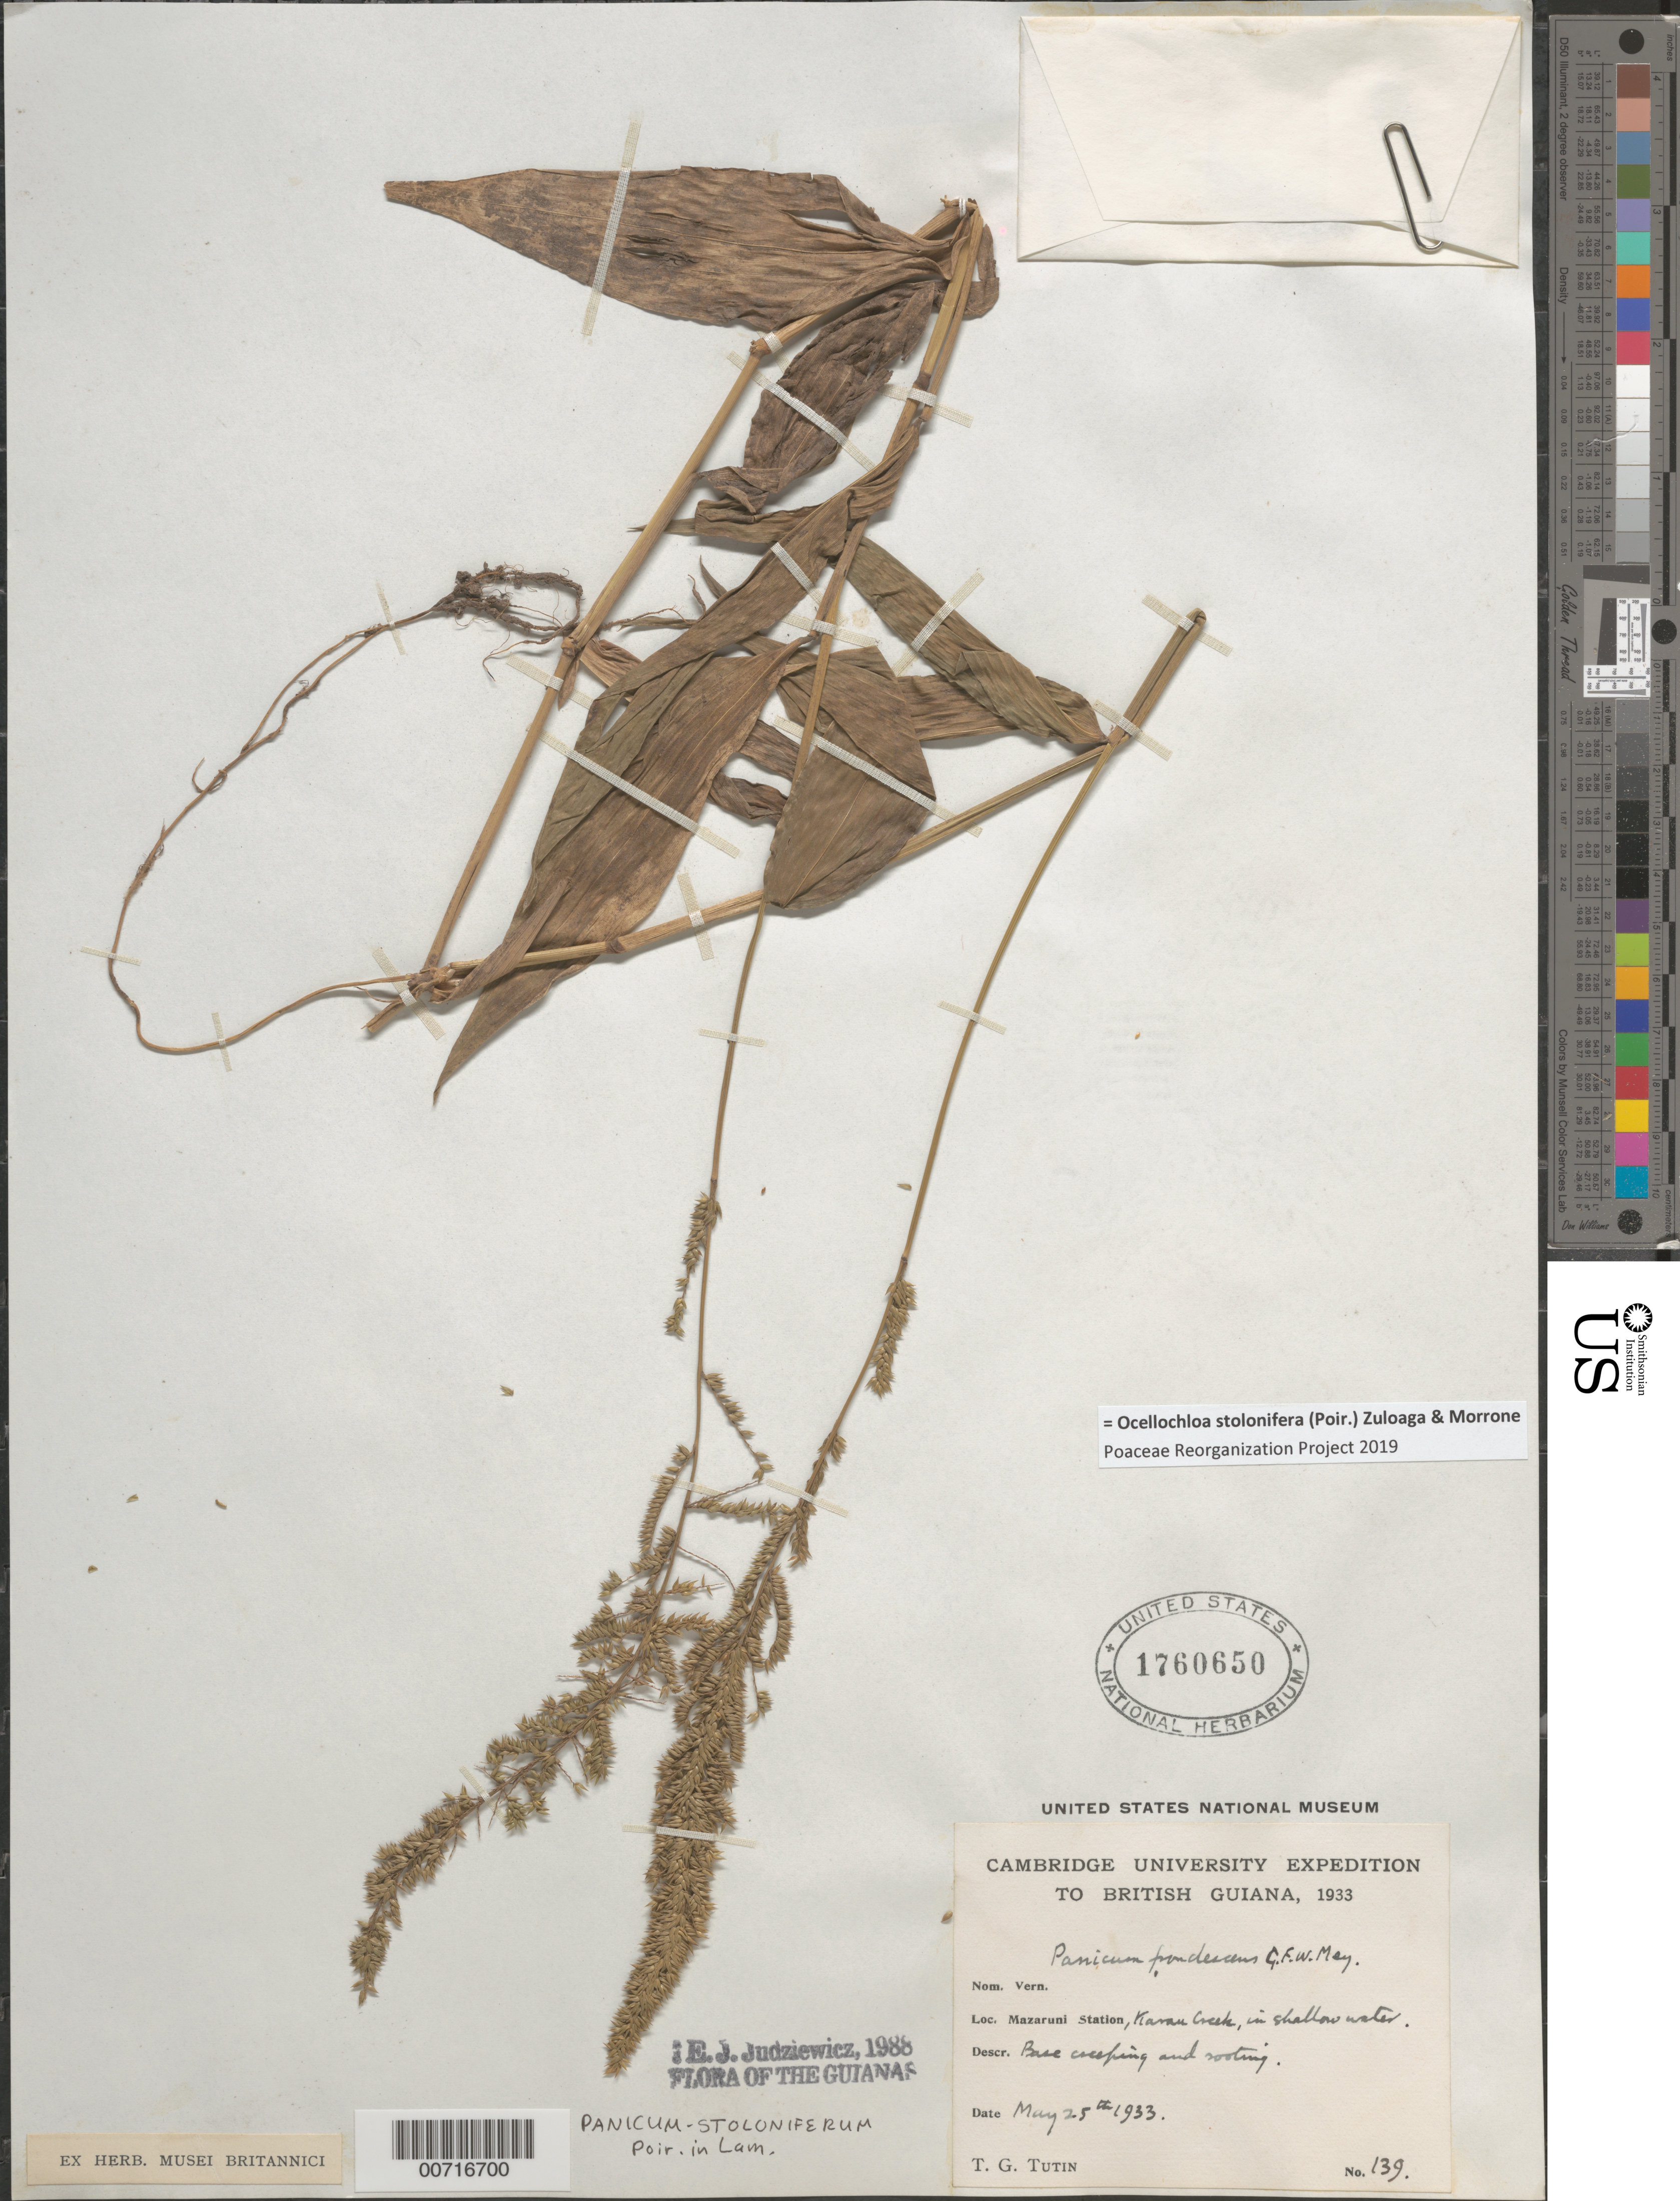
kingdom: Plantae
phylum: Tracheophyta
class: Liliopsida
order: Poales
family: Poaceae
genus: Panicum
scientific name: Panicum stoloniferum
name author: Poir.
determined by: Judziewicz, E. J.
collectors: T. G. Tutin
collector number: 139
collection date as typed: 25-May-33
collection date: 1933-05-25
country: Guyana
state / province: Cuyuni-Mazaruni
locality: Mazaruni Station, Karau Creek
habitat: In shallow water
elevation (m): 30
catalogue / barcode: US 1760650